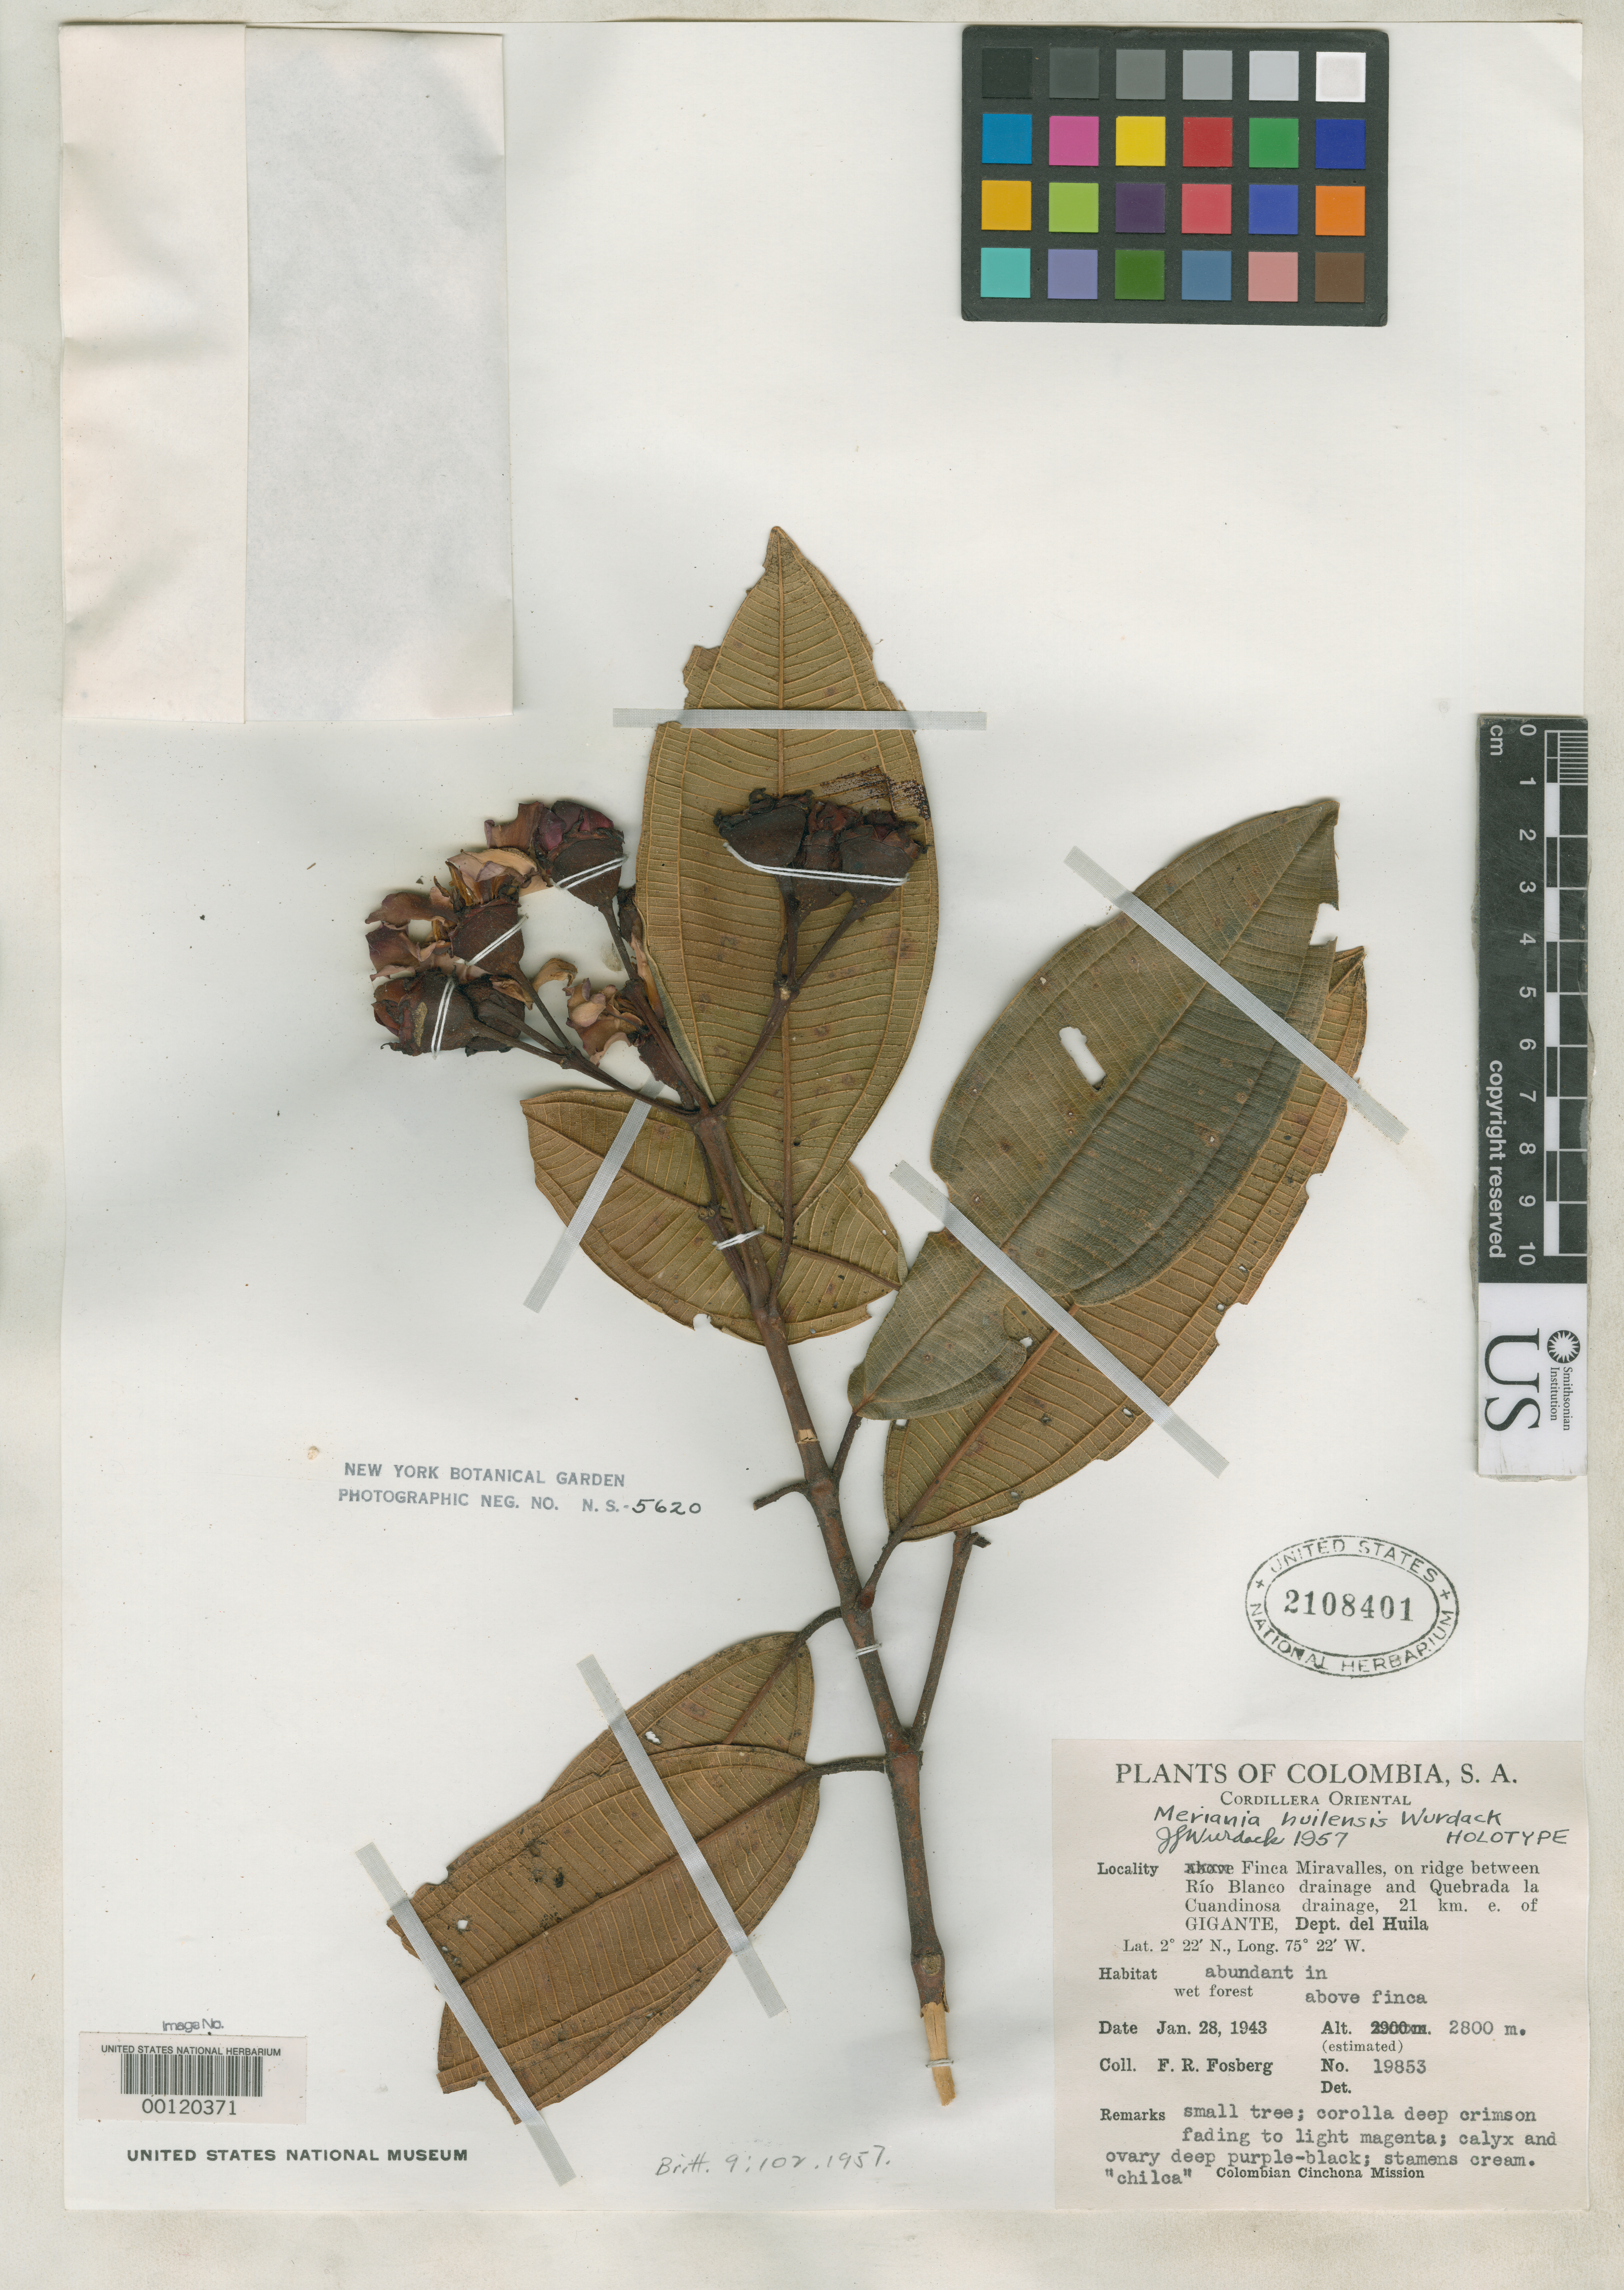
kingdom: Plantae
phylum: Tracheophyta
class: Magnoliopsida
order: Myrtales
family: Melastomataceae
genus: Meriania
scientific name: Meriania huilensis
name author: Wurdack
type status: Holotype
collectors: F. R. Fosberg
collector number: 19853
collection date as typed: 28 Jan 1943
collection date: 1943-01-28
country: Colombia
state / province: Huila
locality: Finca Miravalles, between Rio Blanco and Quebradala Cuandinosa.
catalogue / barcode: US 2108401